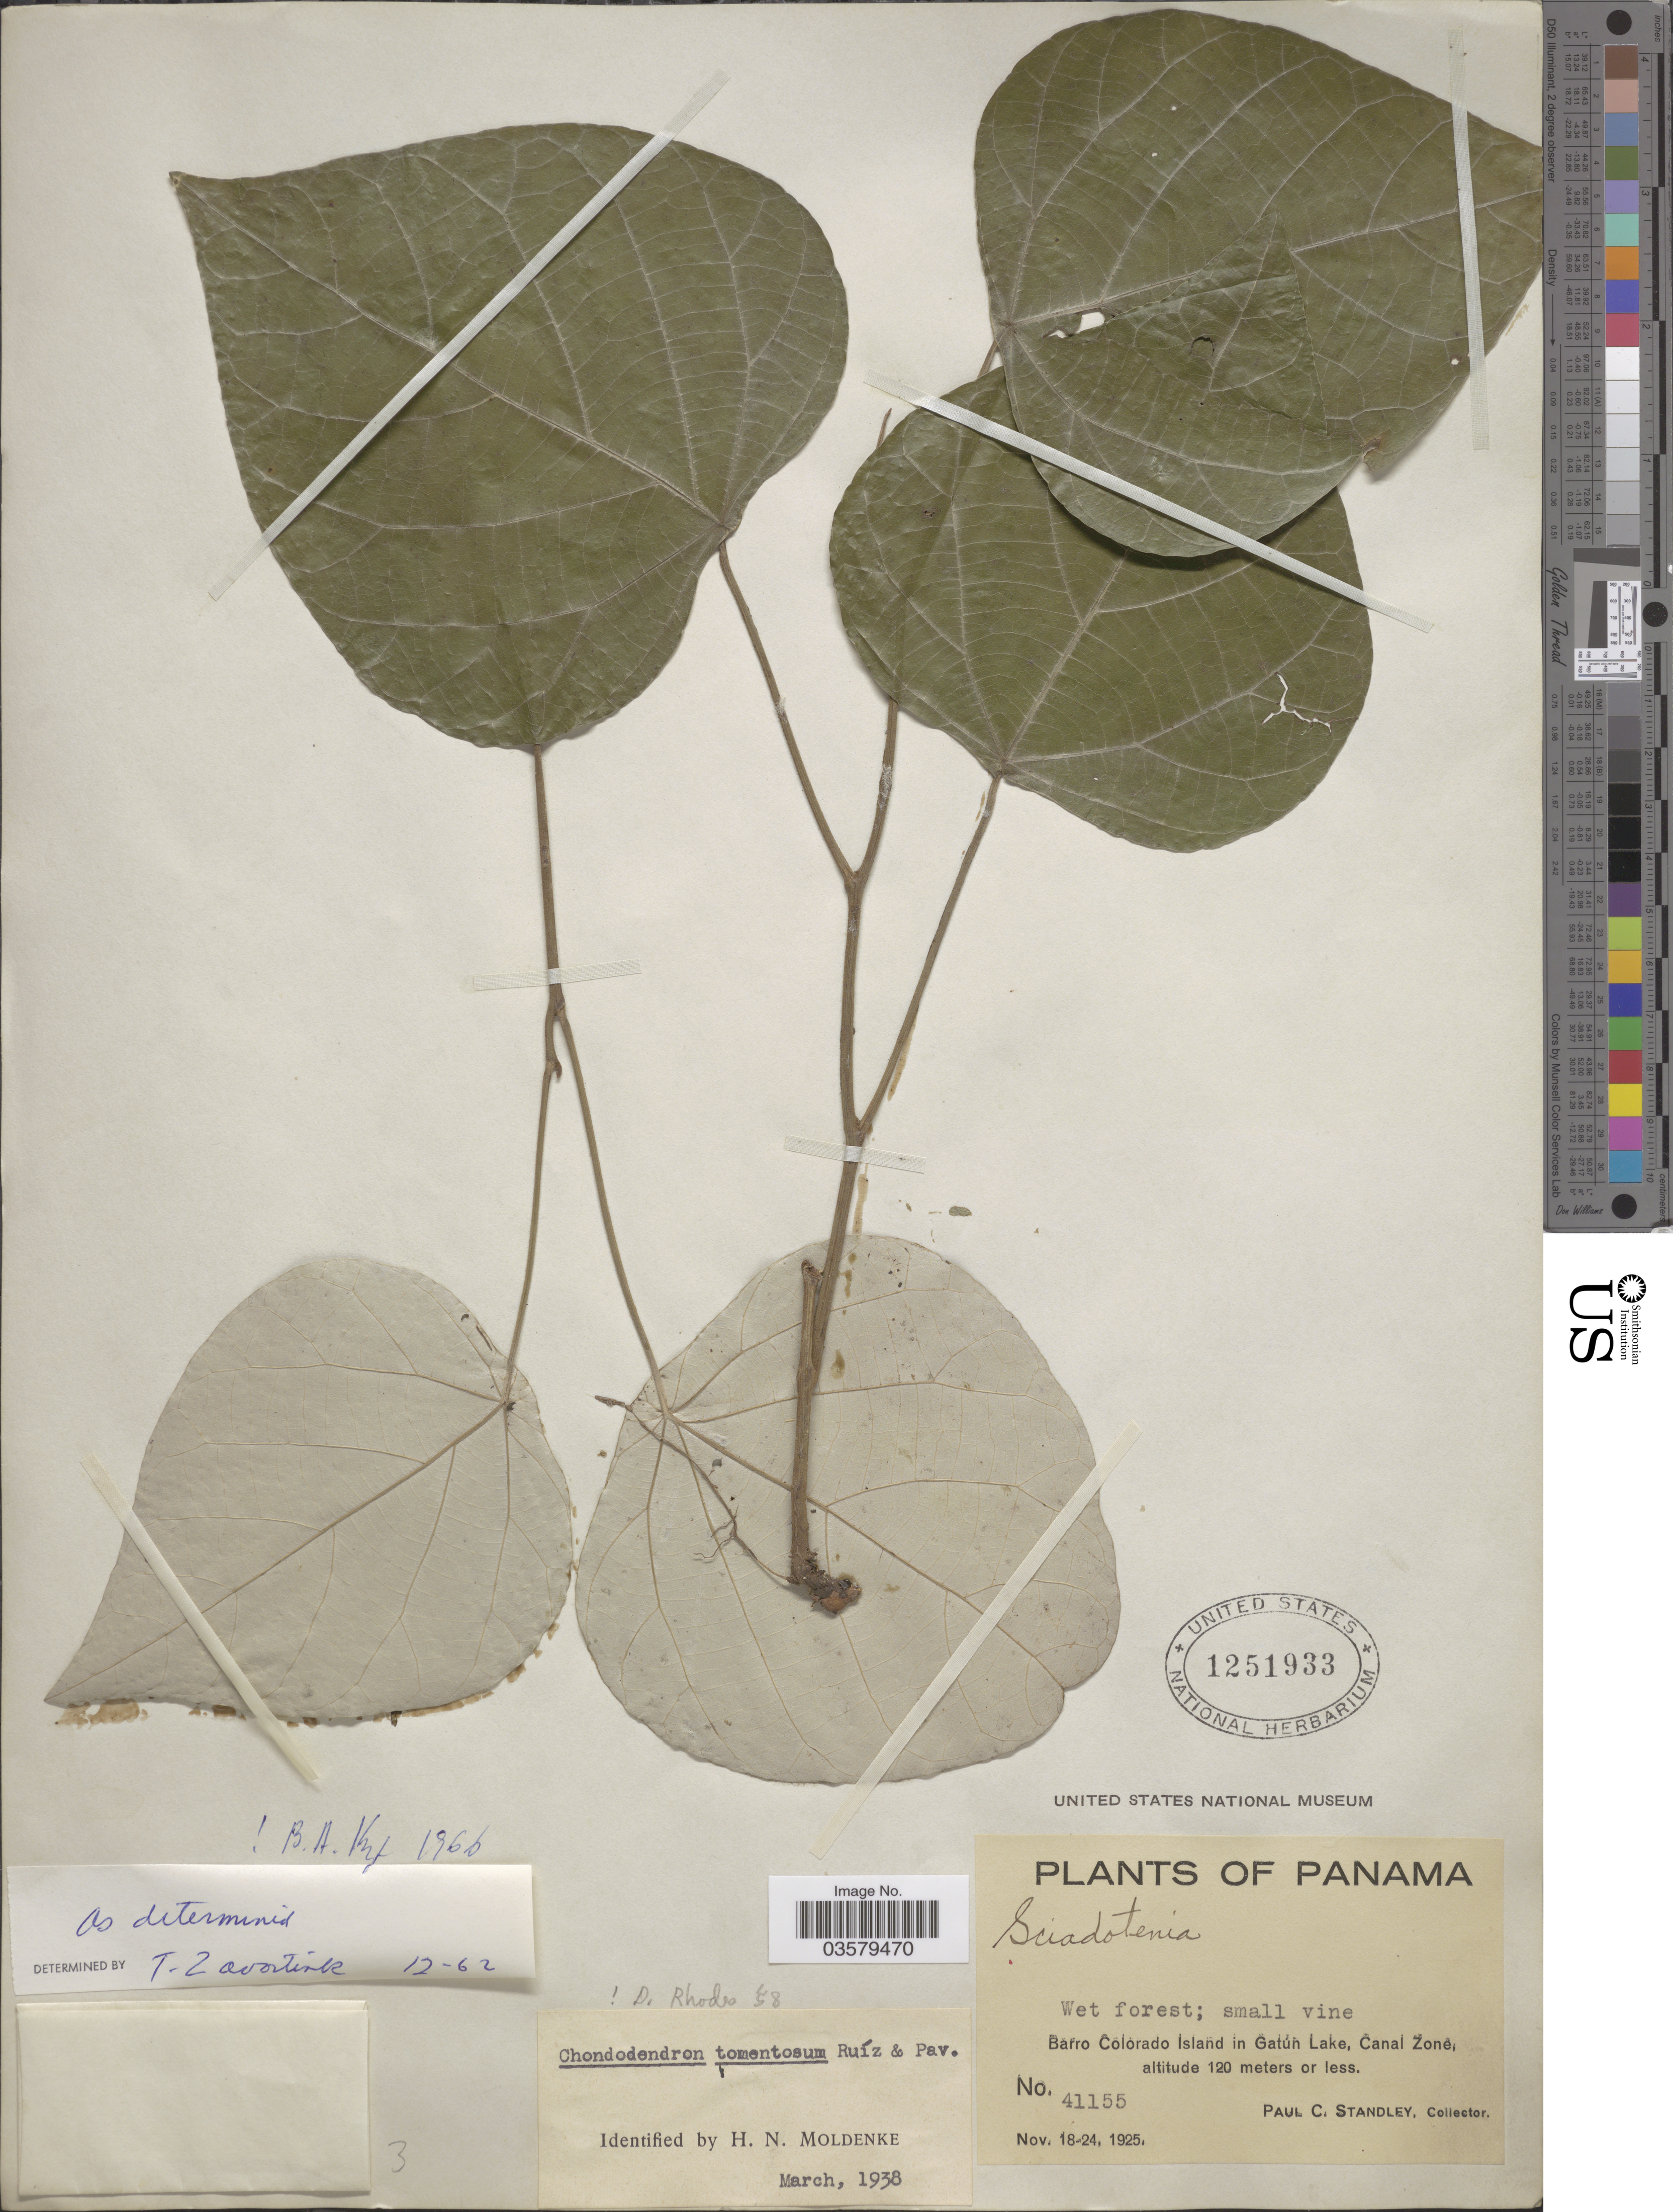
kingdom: Plantae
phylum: Tracheophyta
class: Magnoliopsida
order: Ranunculales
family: Menispermaceae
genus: Chondrodendron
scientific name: Chondrodendron tomentosum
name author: Ruiz & Pav.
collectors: P. C. Standley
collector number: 41155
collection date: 1925-11-18/1925-11-24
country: Panama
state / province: Panamá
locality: Barro Colorado Island in Gatún Lake, Canal Zone.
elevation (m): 120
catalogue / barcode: US 1251933